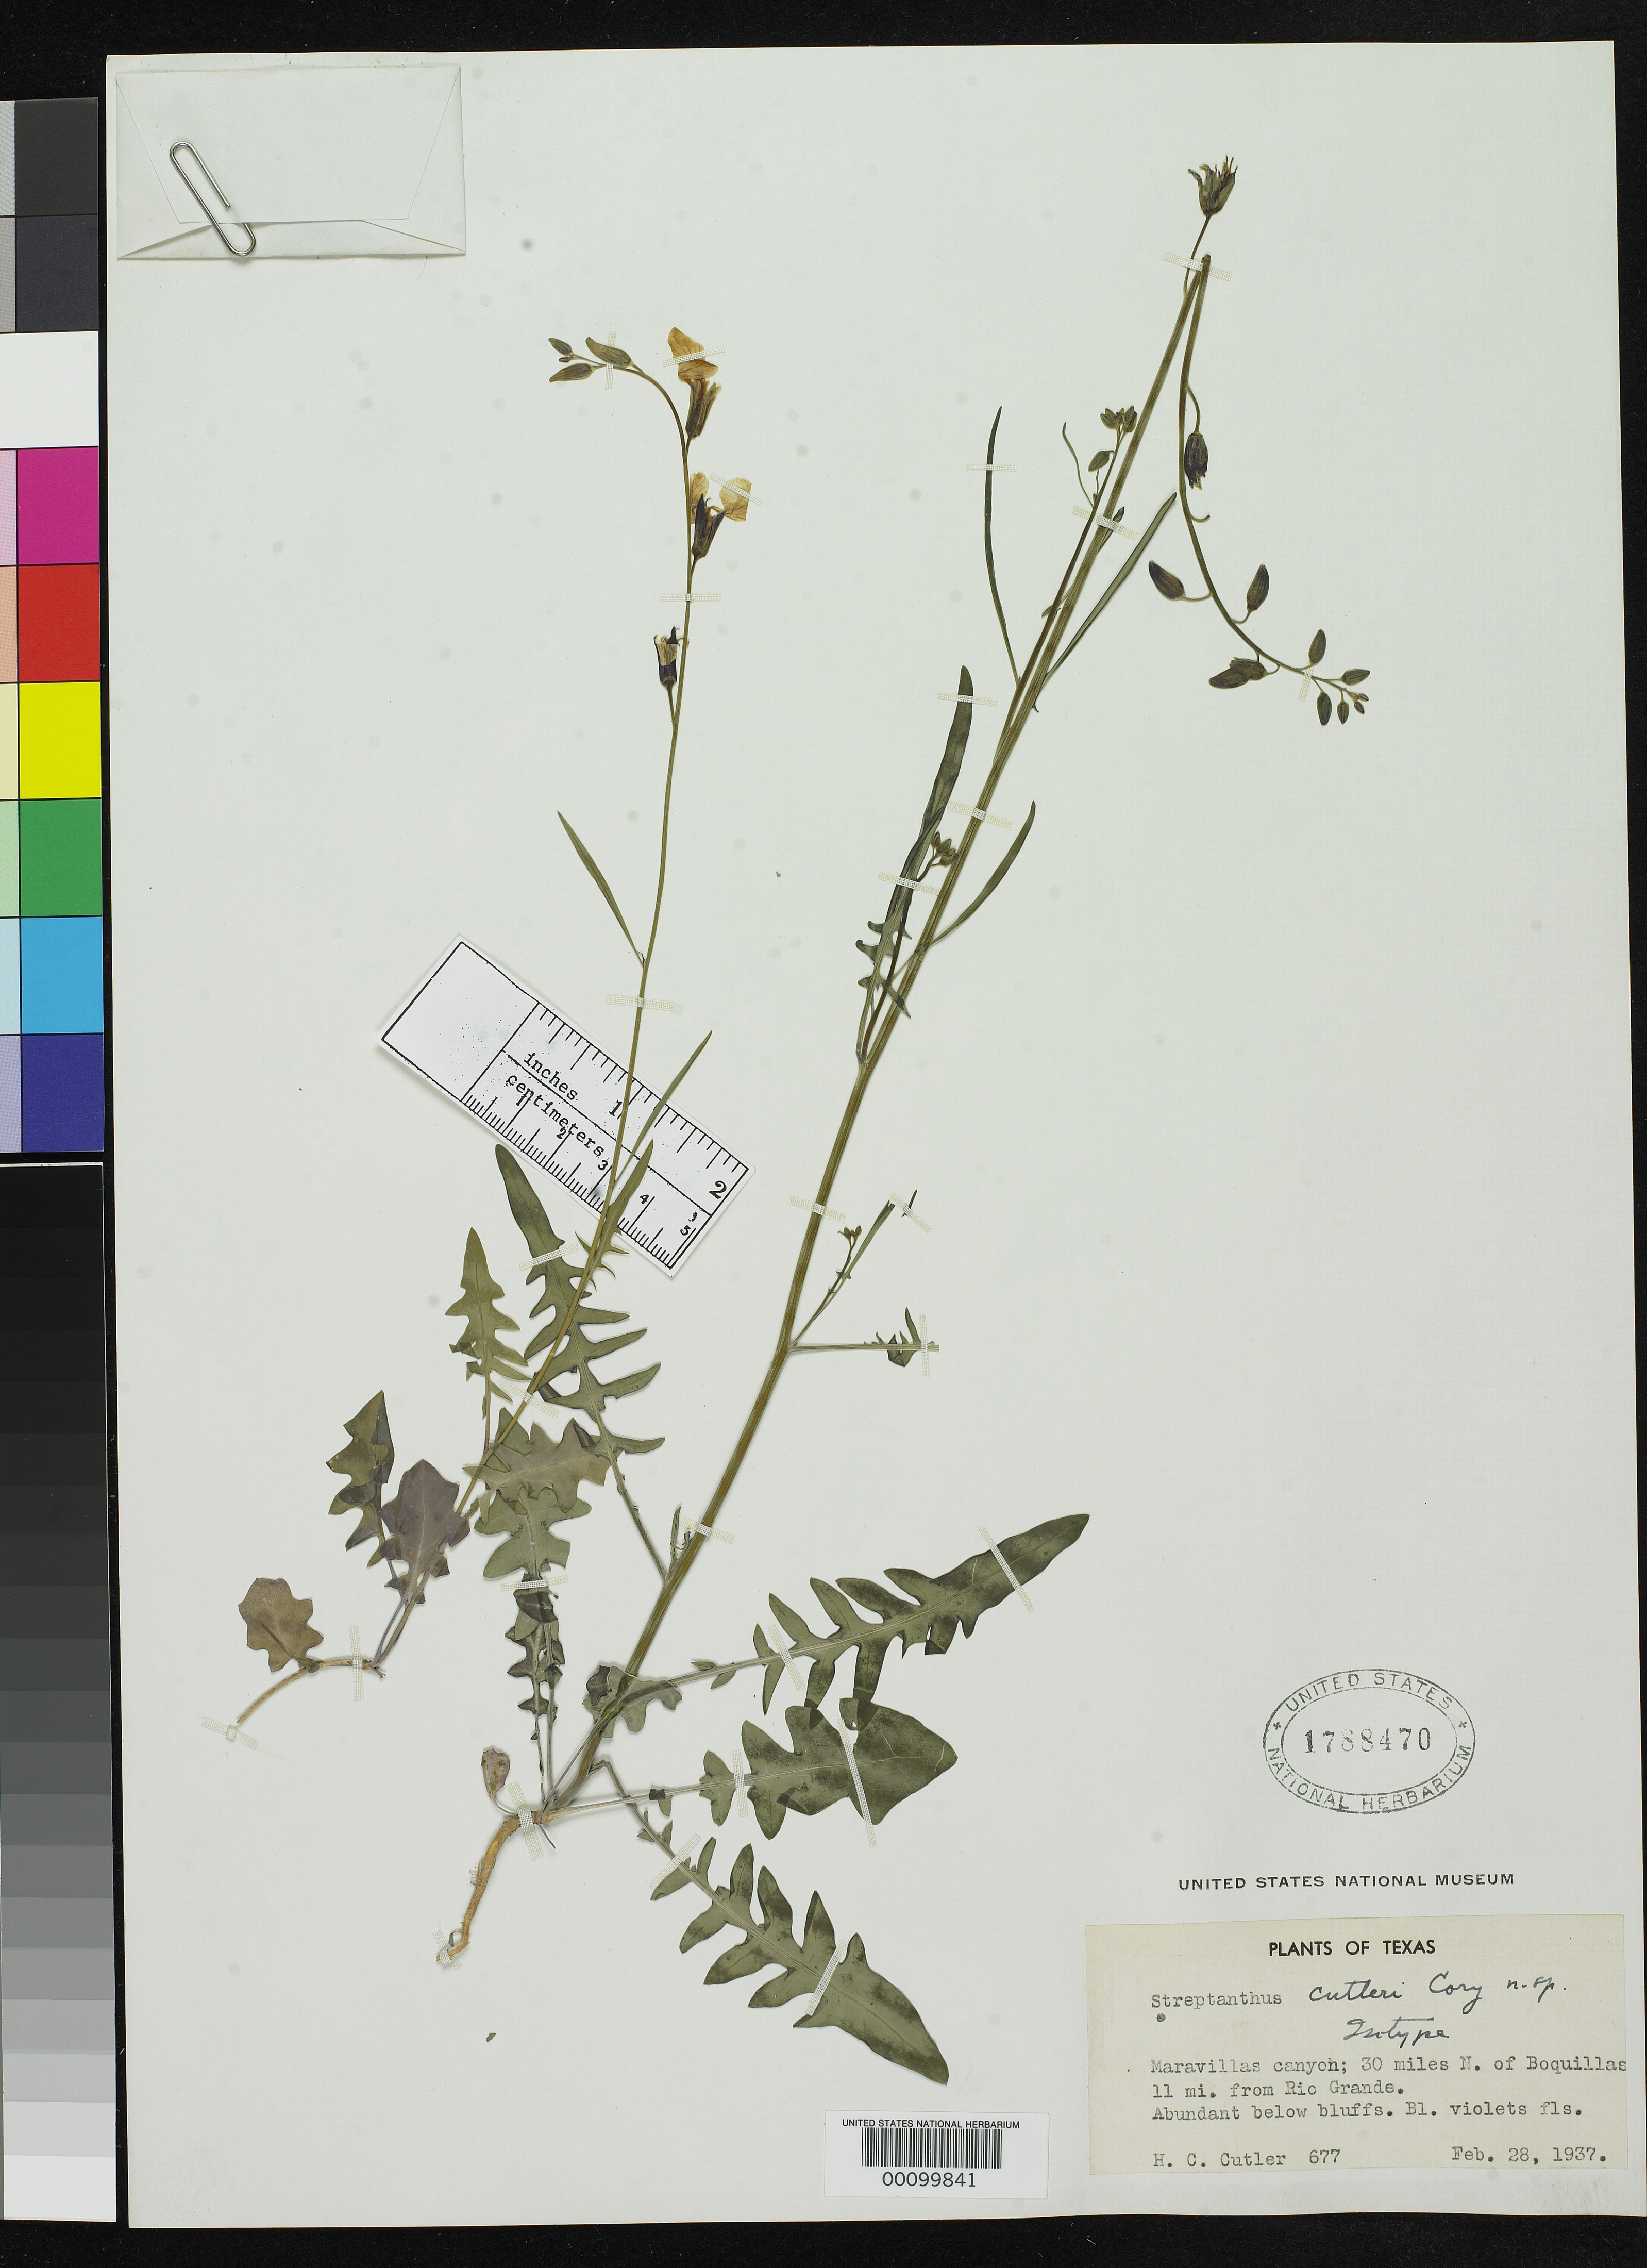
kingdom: Plantae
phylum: Tracheophyta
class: Magnoliopsida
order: Brassicales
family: Brassicaceae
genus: Streptanthus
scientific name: Streptanthus cutleri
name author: Cory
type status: Isotype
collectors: H. C. Cutler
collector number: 677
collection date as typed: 28 Feb 1937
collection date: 1937-02-28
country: United States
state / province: Texas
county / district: Brewster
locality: Maravillas Canyon.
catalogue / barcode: US 1788470